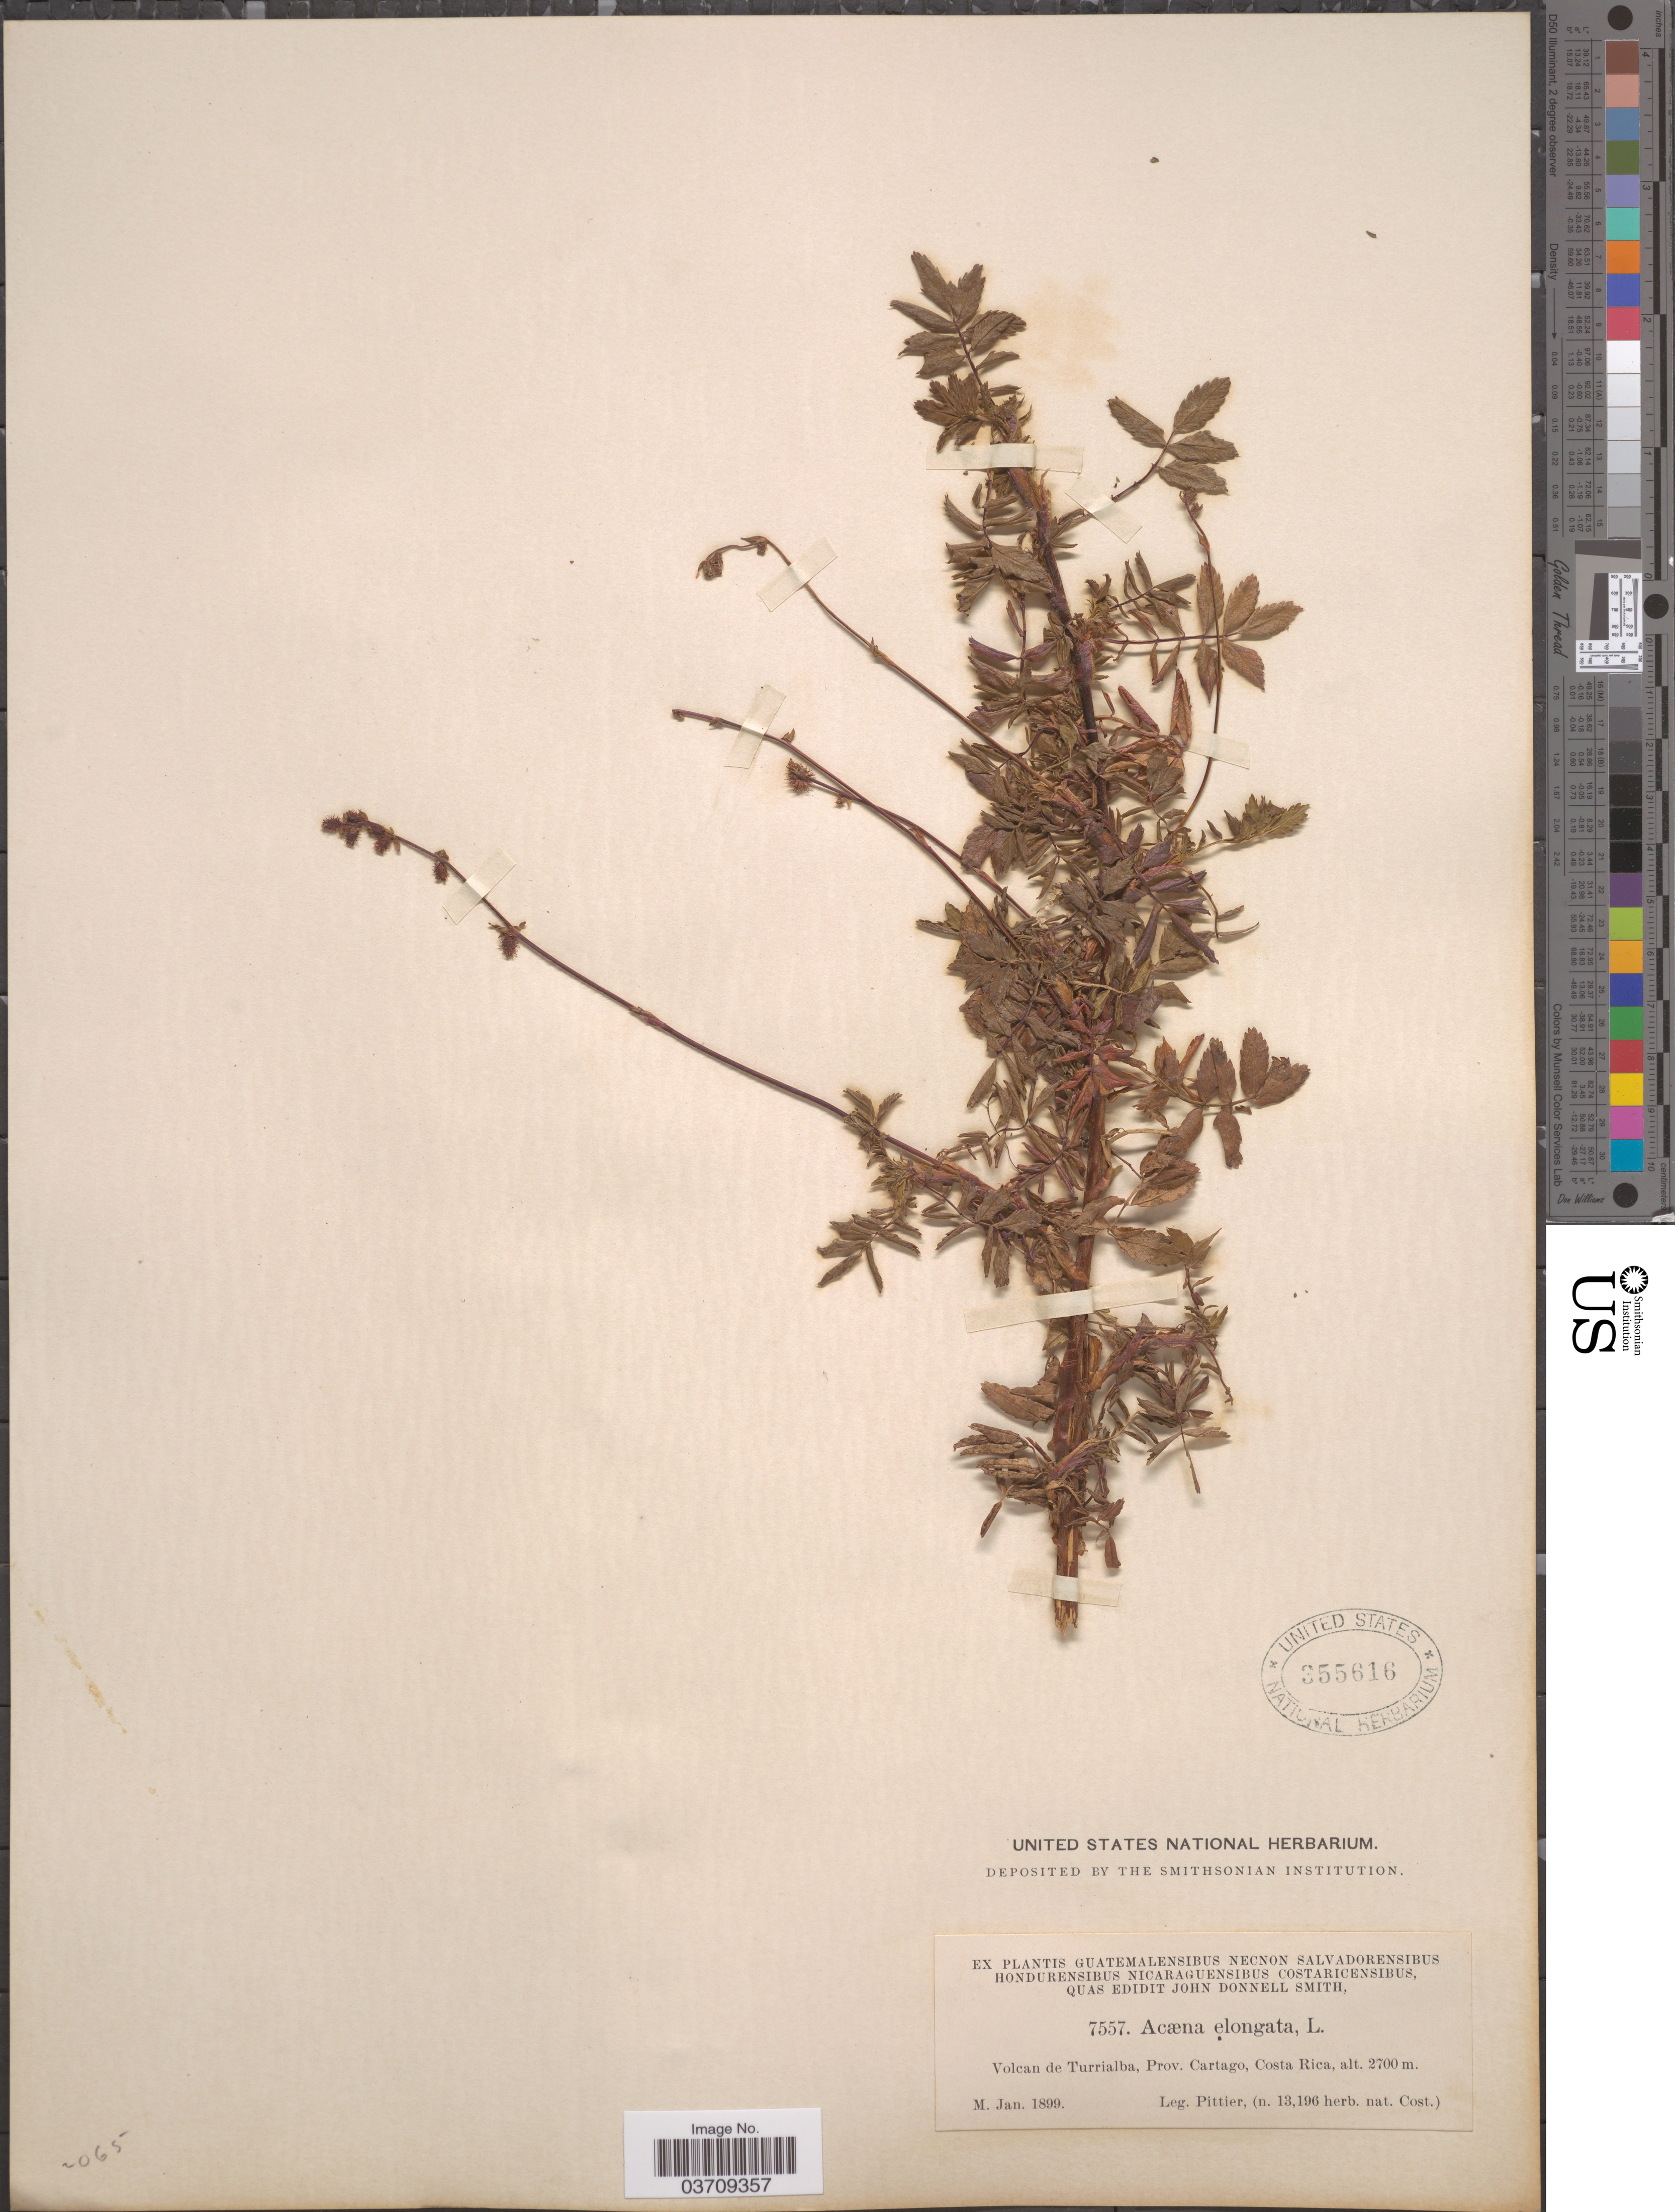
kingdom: Plantae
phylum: Tracheophyta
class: Magnoliopsida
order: Rosales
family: Rosaceae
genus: Acaena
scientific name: Acaena elongata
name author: L.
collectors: Pittier, --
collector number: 7557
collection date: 1899-01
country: Costa Rica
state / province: Cartago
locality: Volcan de Turrialba.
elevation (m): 2700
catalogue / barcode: US 355616